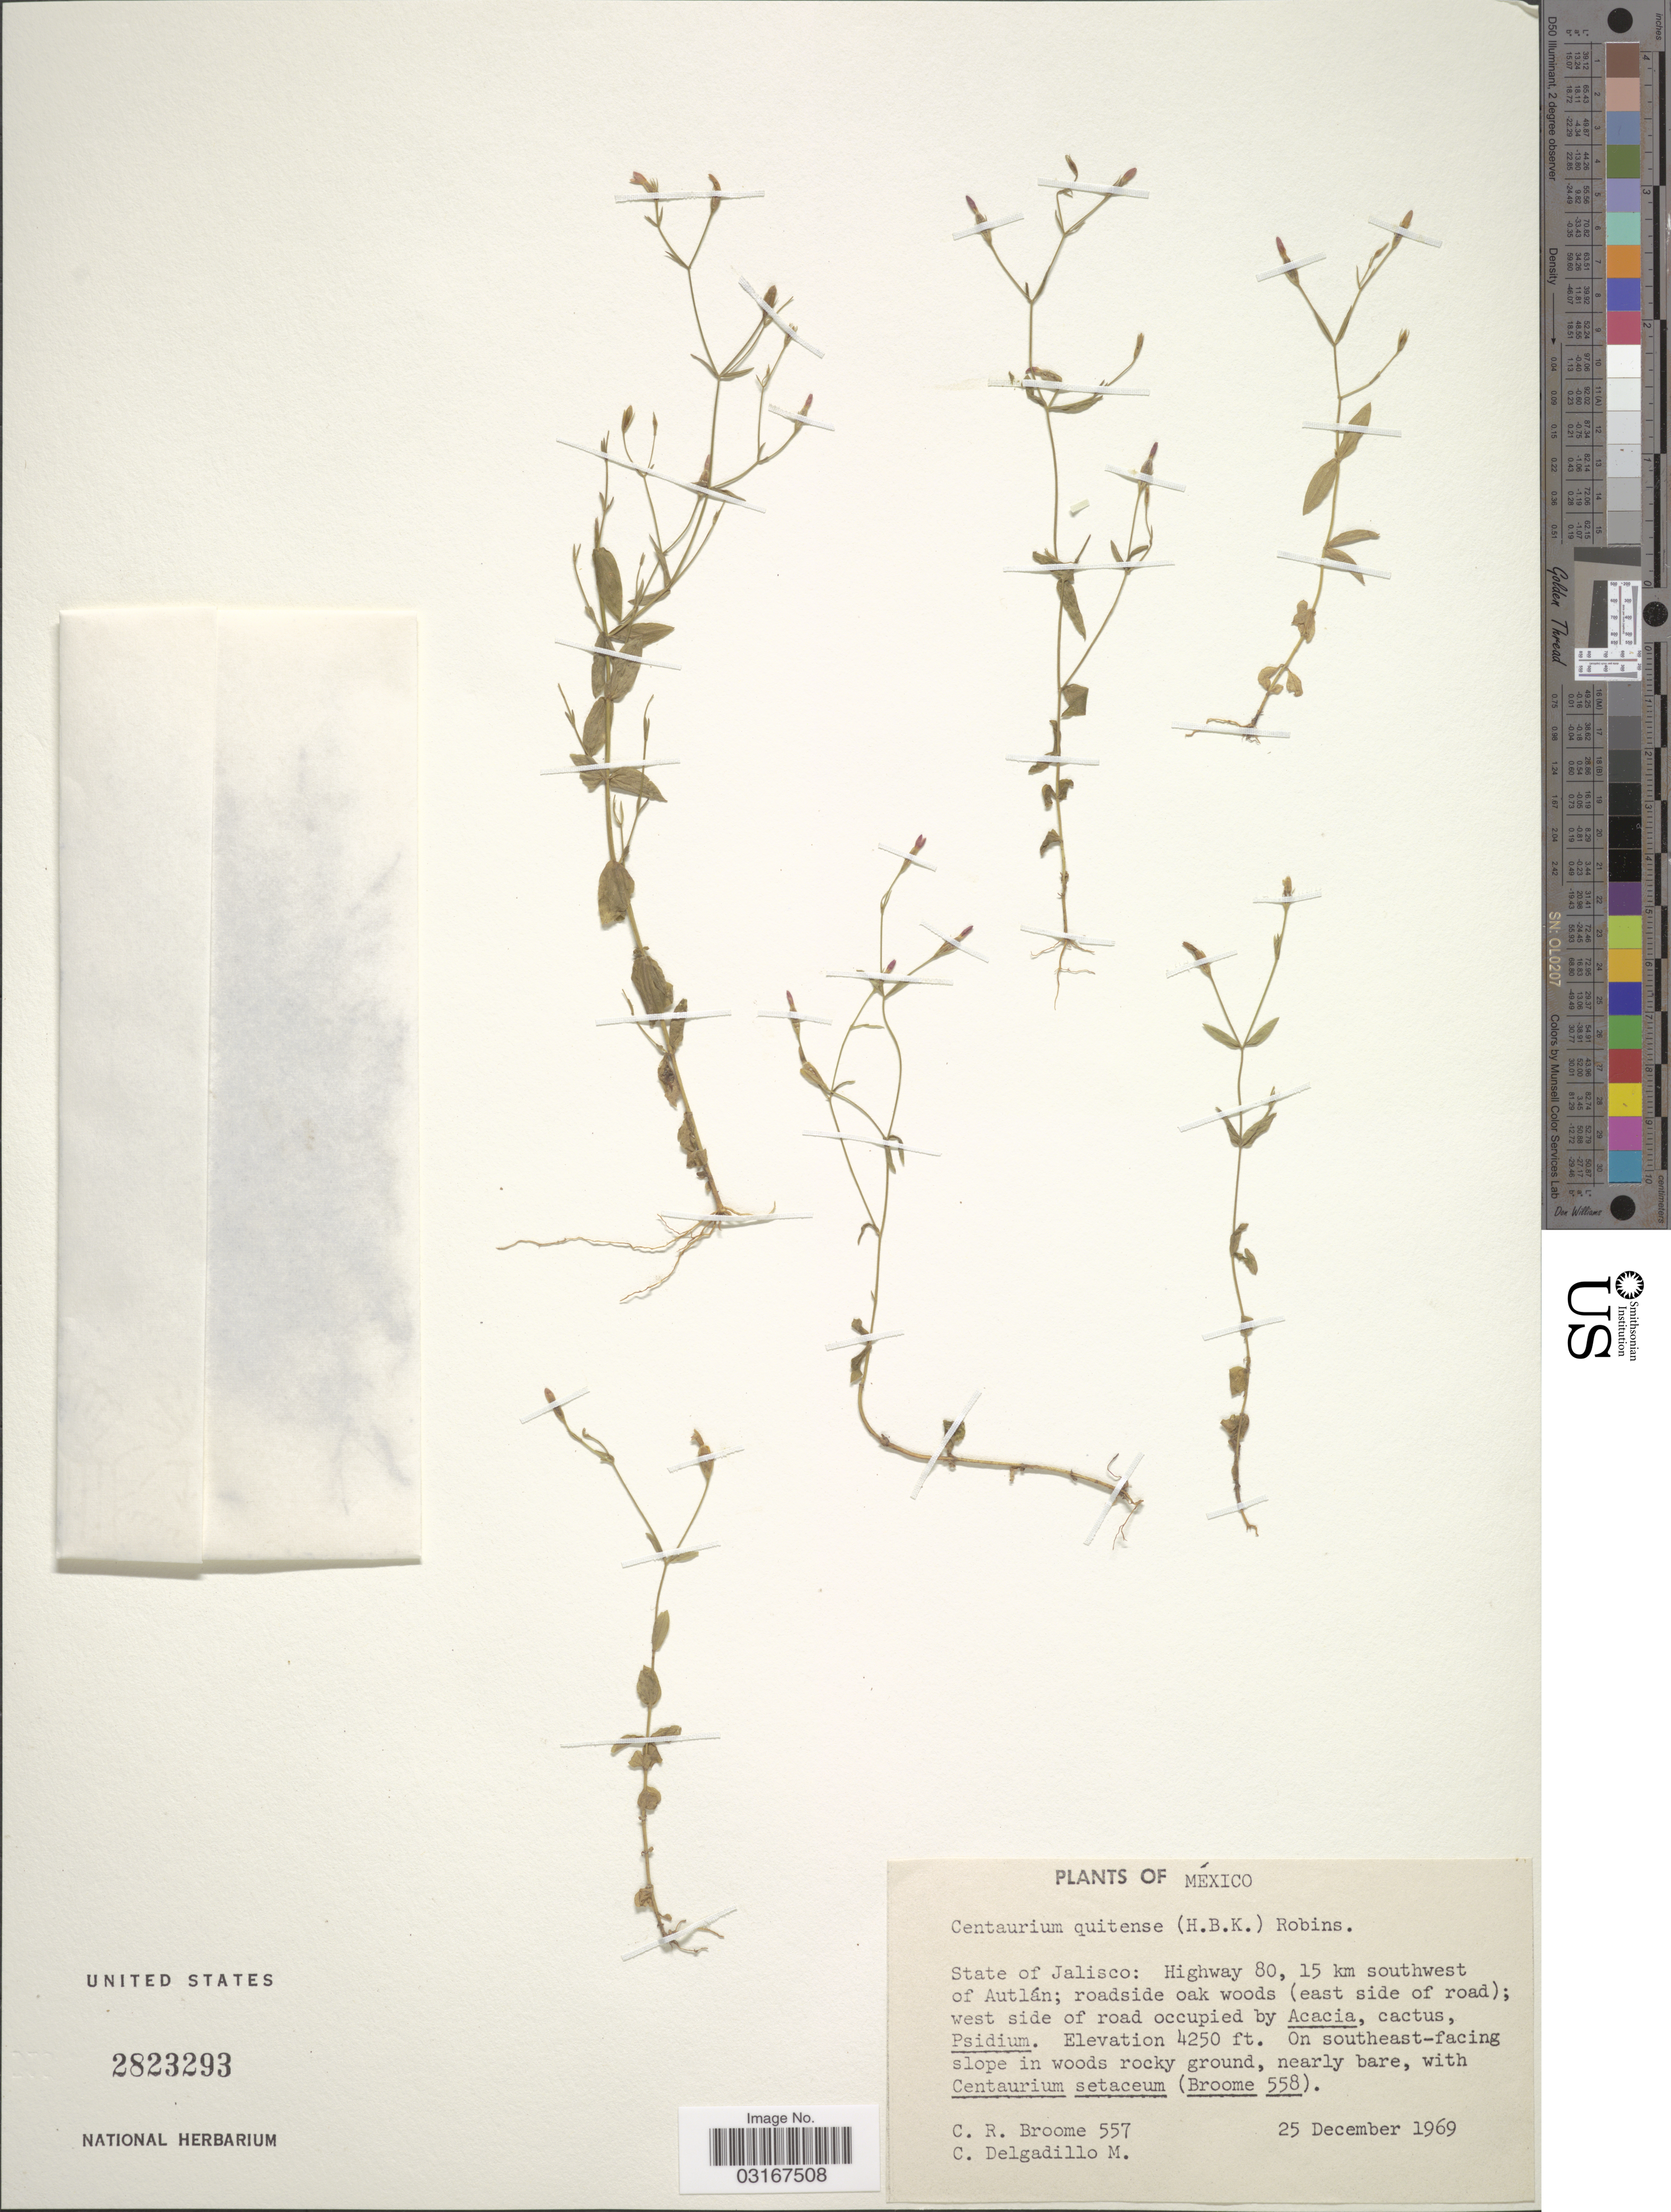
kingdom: Plantae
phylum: Tracheophyta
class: Magnoliopsida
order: Gentianales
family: Gentianaceae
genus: Centaurium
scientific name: Centaurium quitense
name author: (Kunth) B.L. Rob.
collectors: C. R. Broome & C. Delgadillo-m.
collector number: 557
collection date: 1969-12-25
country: Mexico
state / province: Jalisco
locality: Highway 80, 15 km southwest of Autlán; roadside oak woods (east side of road).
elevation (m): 1295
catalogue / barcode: US 2823293